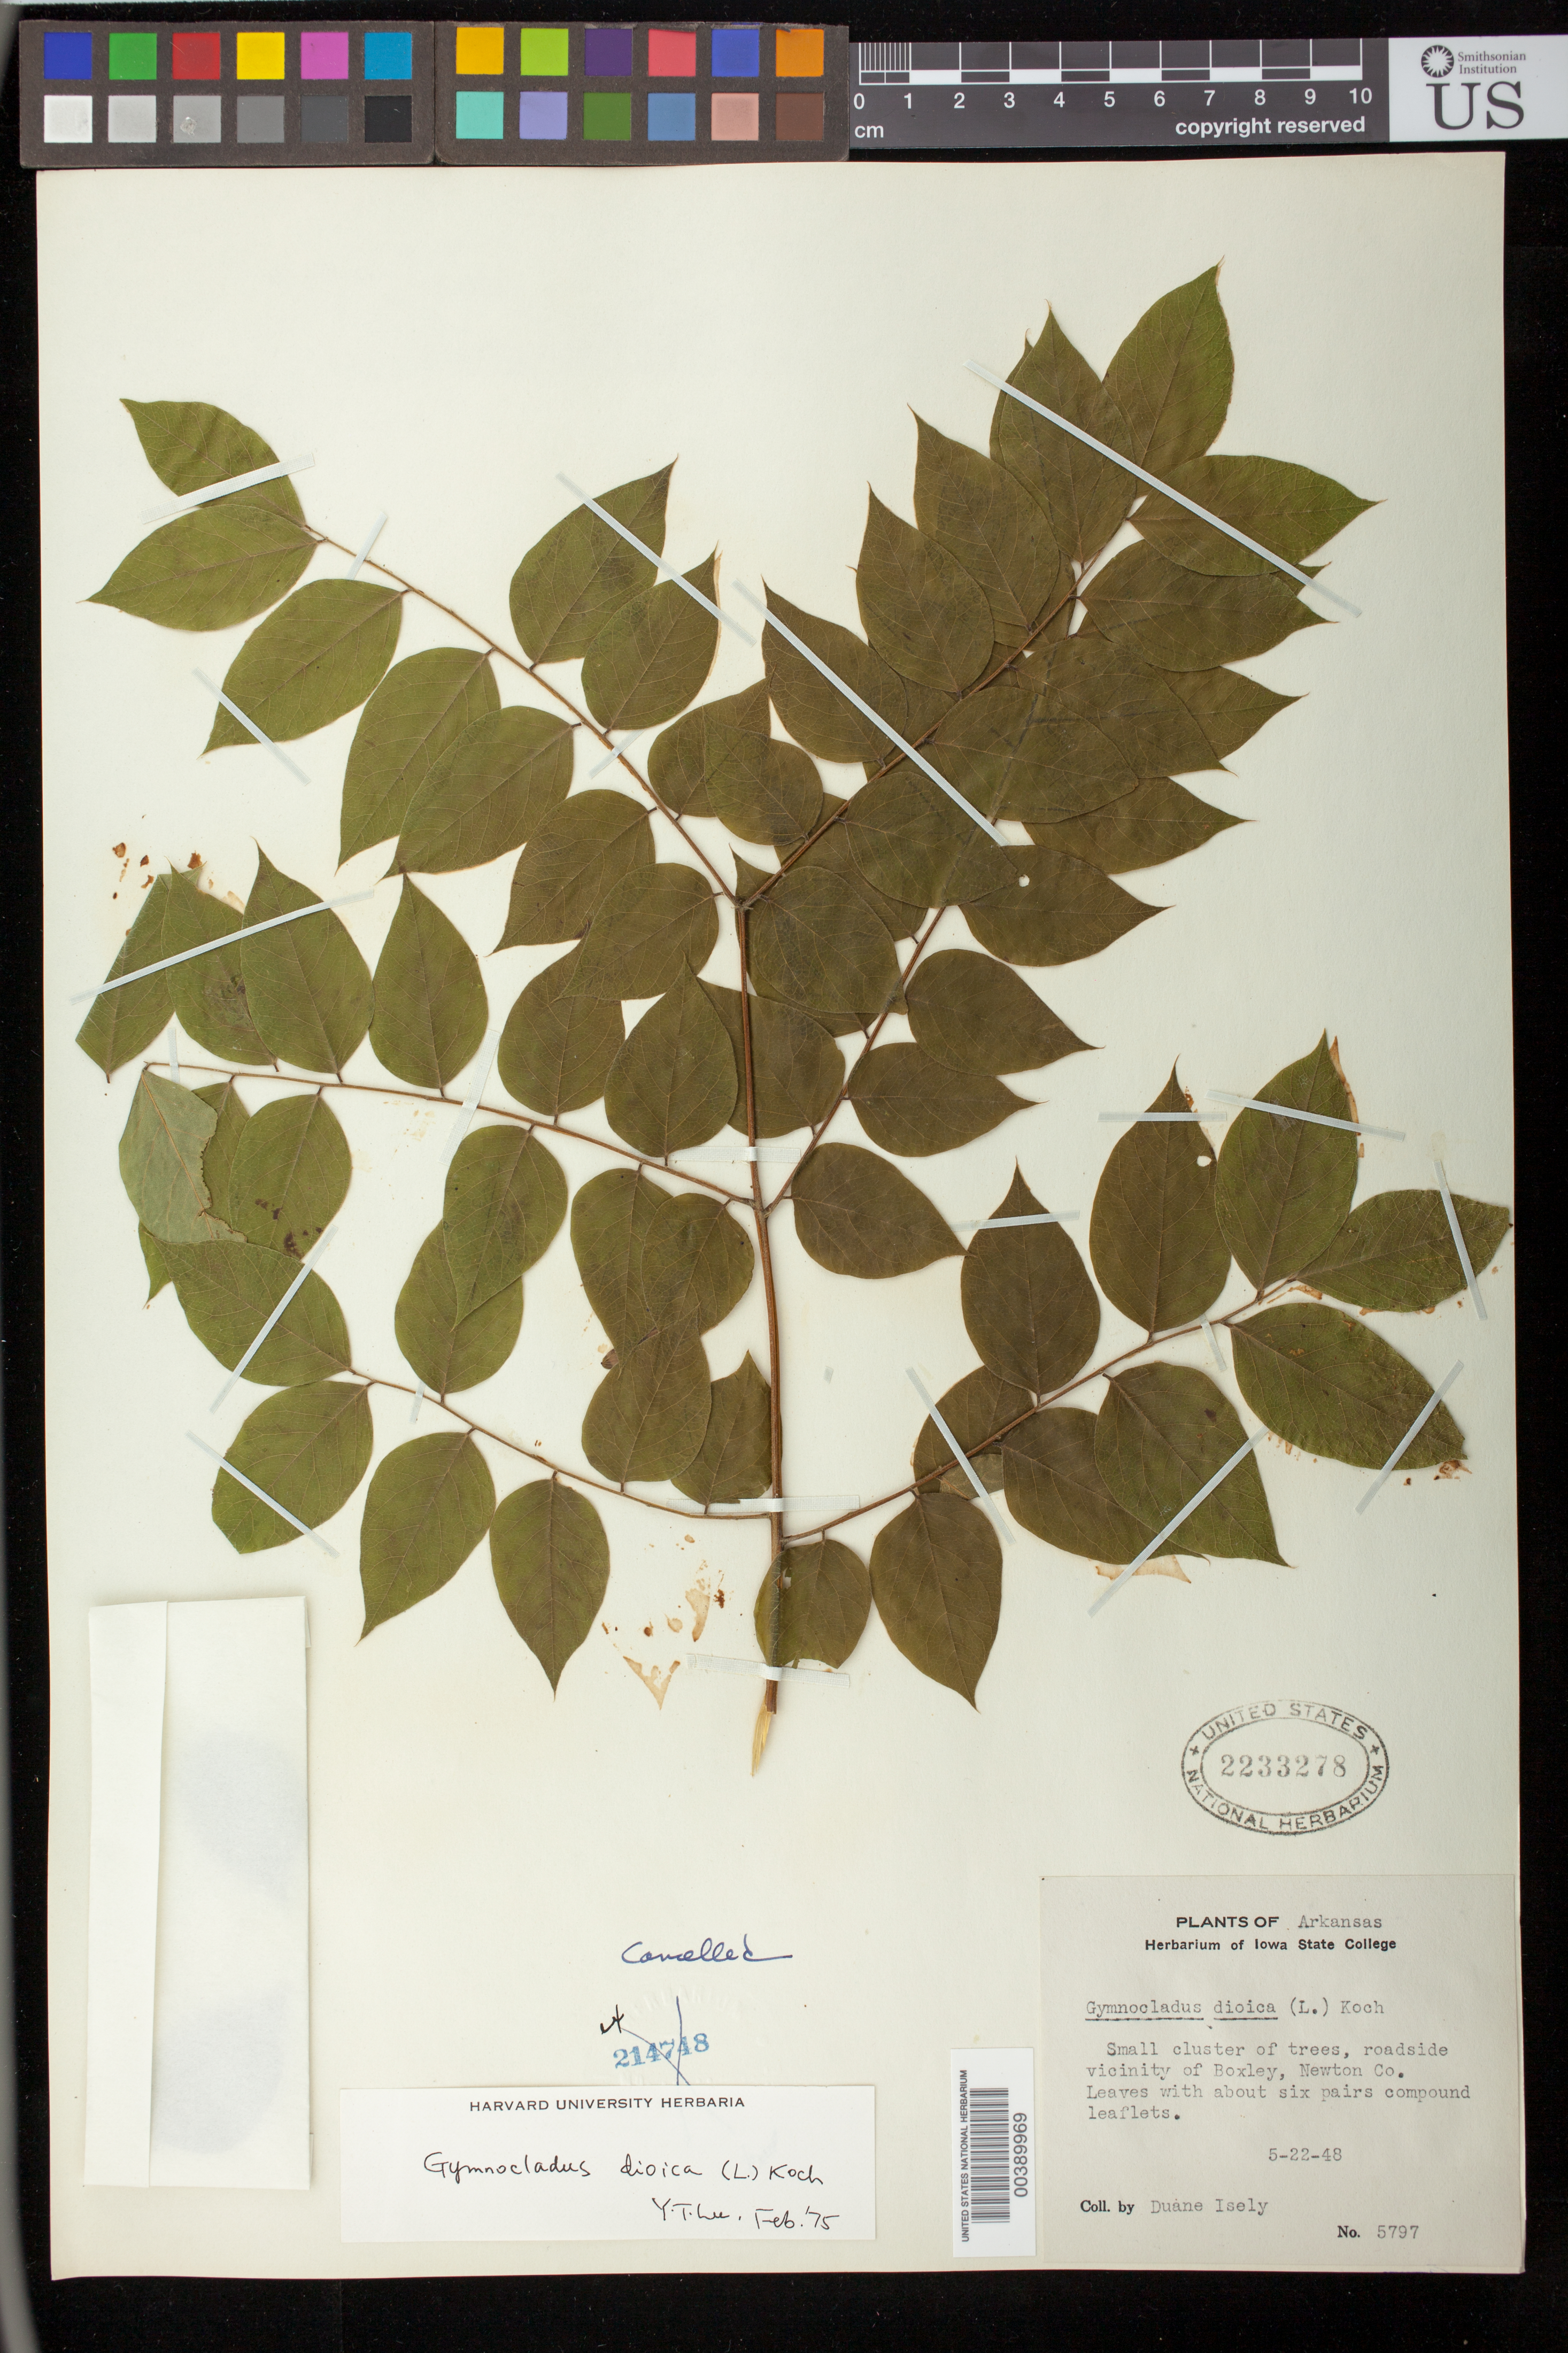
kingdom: Plantae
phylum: Tracheophyta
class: Magnoliopsida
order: Fabales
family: Fabaceae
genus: Gymnocladus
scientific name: Gymnocladus dioicus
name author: (L.) K. Koch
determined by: Lee, Y. T.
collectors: D. Isely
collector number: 5797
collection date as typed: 22 May 1948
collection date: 1948-05-22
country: United States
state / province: Arkansas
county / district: Newton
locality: Vicinity of Boxley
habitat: small cluster of trees, Roadside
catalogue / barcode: US 2233278